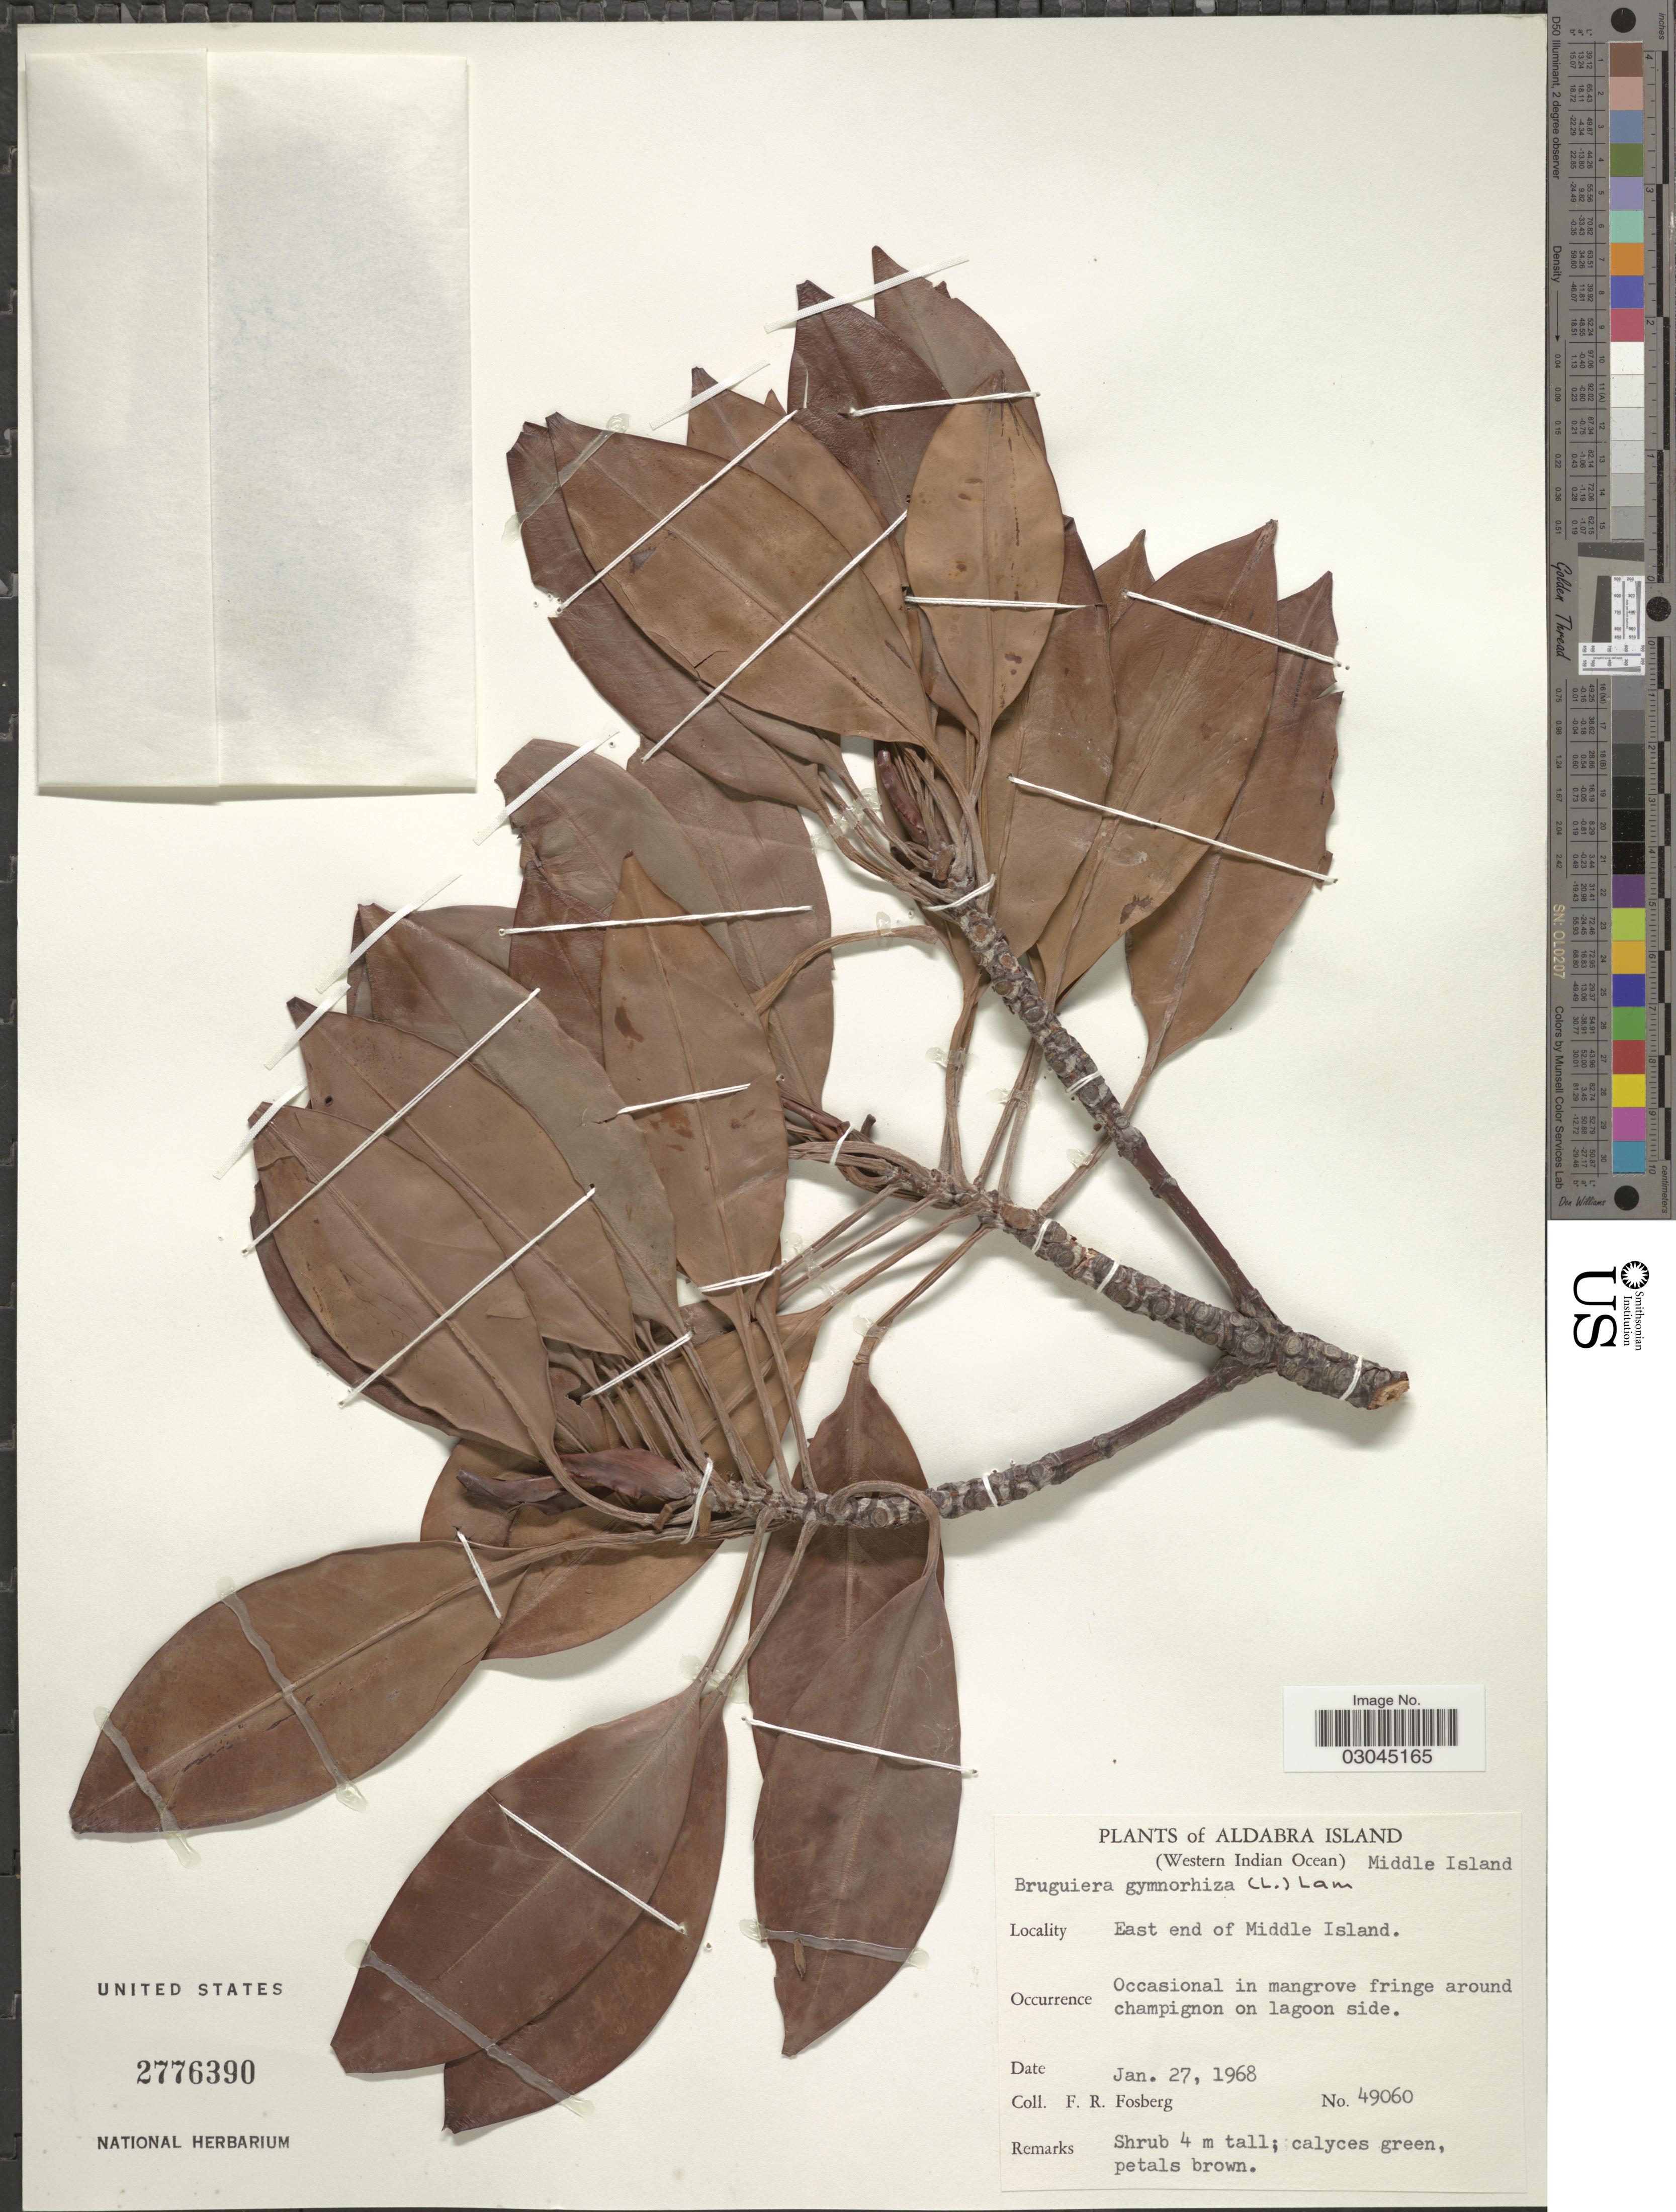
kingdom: Plantae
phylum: Tracheophyta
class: Magnoliopsida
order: Malpighiales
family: Rhizophoraceae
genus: Bruguiera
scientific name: Bruguiera gymnorhiza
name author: (L.) Savigny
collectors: F. R. Fosberg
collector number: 49060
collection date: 1968-01-27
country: Seychelles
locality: Aldabra Island (Western Indian Ocean). Middle Island. East end of Middle Island.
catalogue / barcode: US 2776390